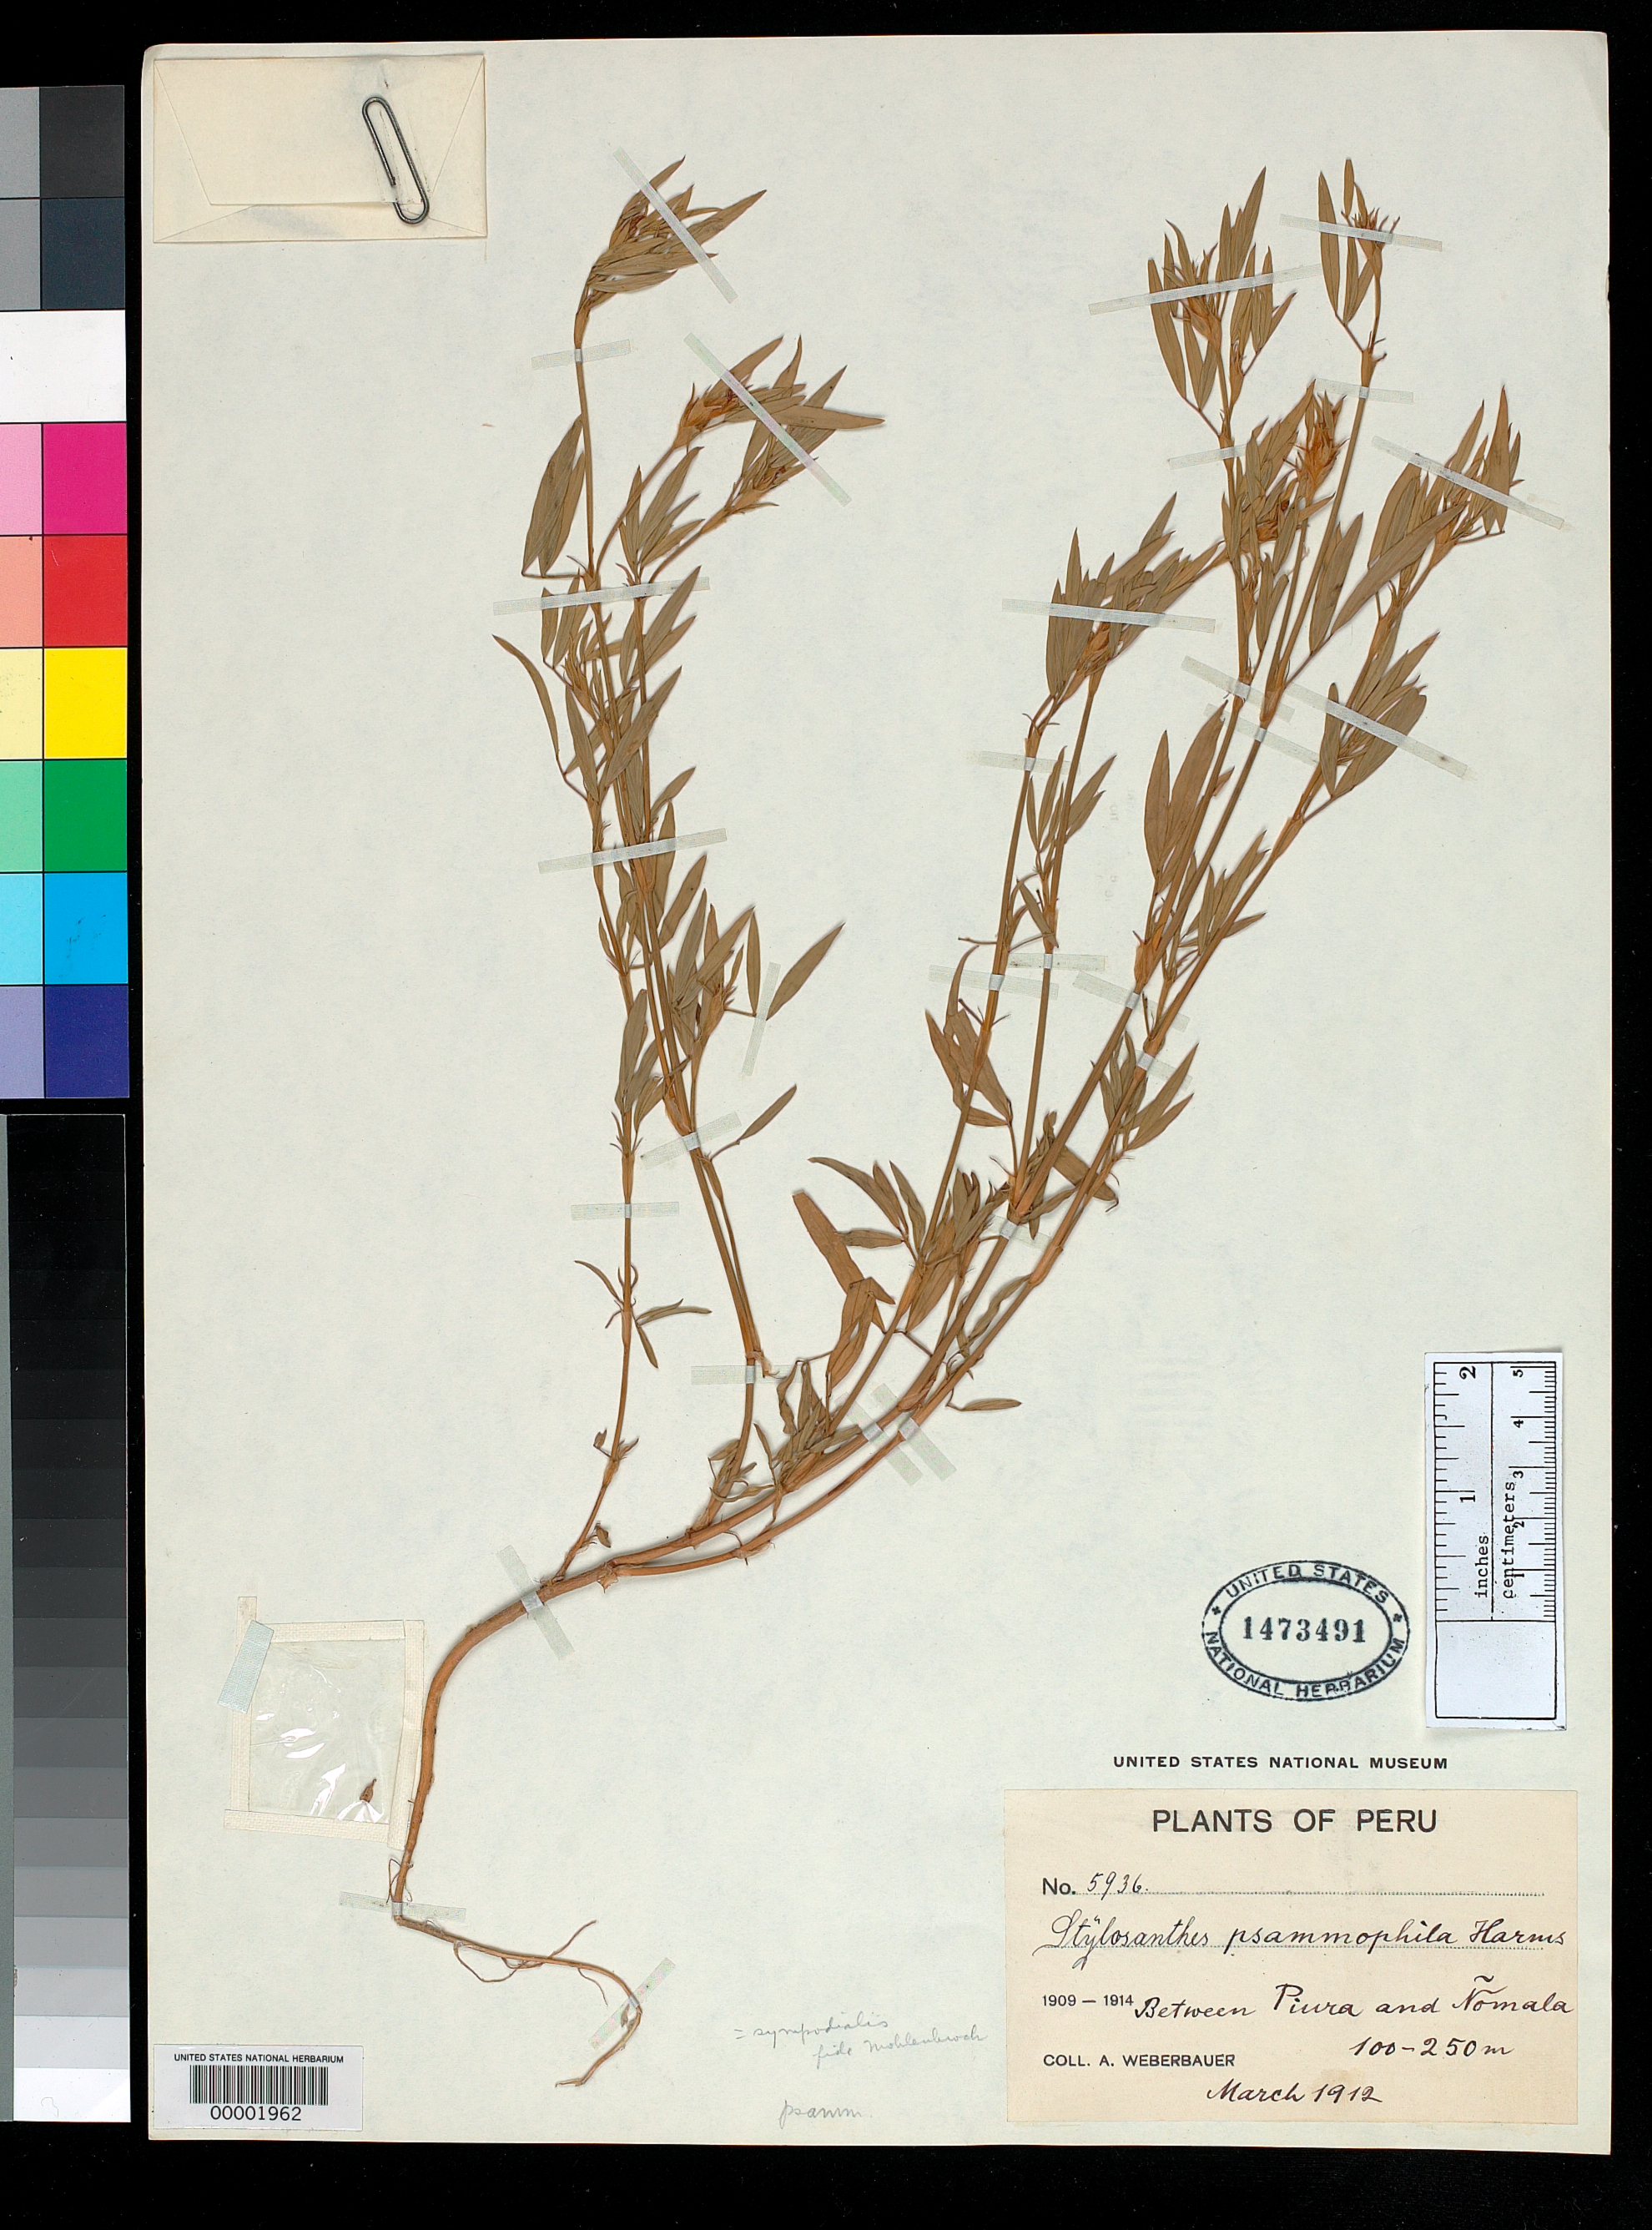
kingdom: Plantae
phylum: Tracheophyta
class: Magnoliopsida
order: Fabales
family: Fabaceae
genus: Stylosanthes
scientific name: Stylosanthes psammophila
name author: Harms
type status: Isotype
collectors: A. Weberbauer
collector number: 5936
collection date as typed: Mar 1912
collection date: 1912-03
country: Peru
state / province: Piura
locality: Between Piura & Nomala.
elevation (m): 100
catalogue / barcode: US 1473491